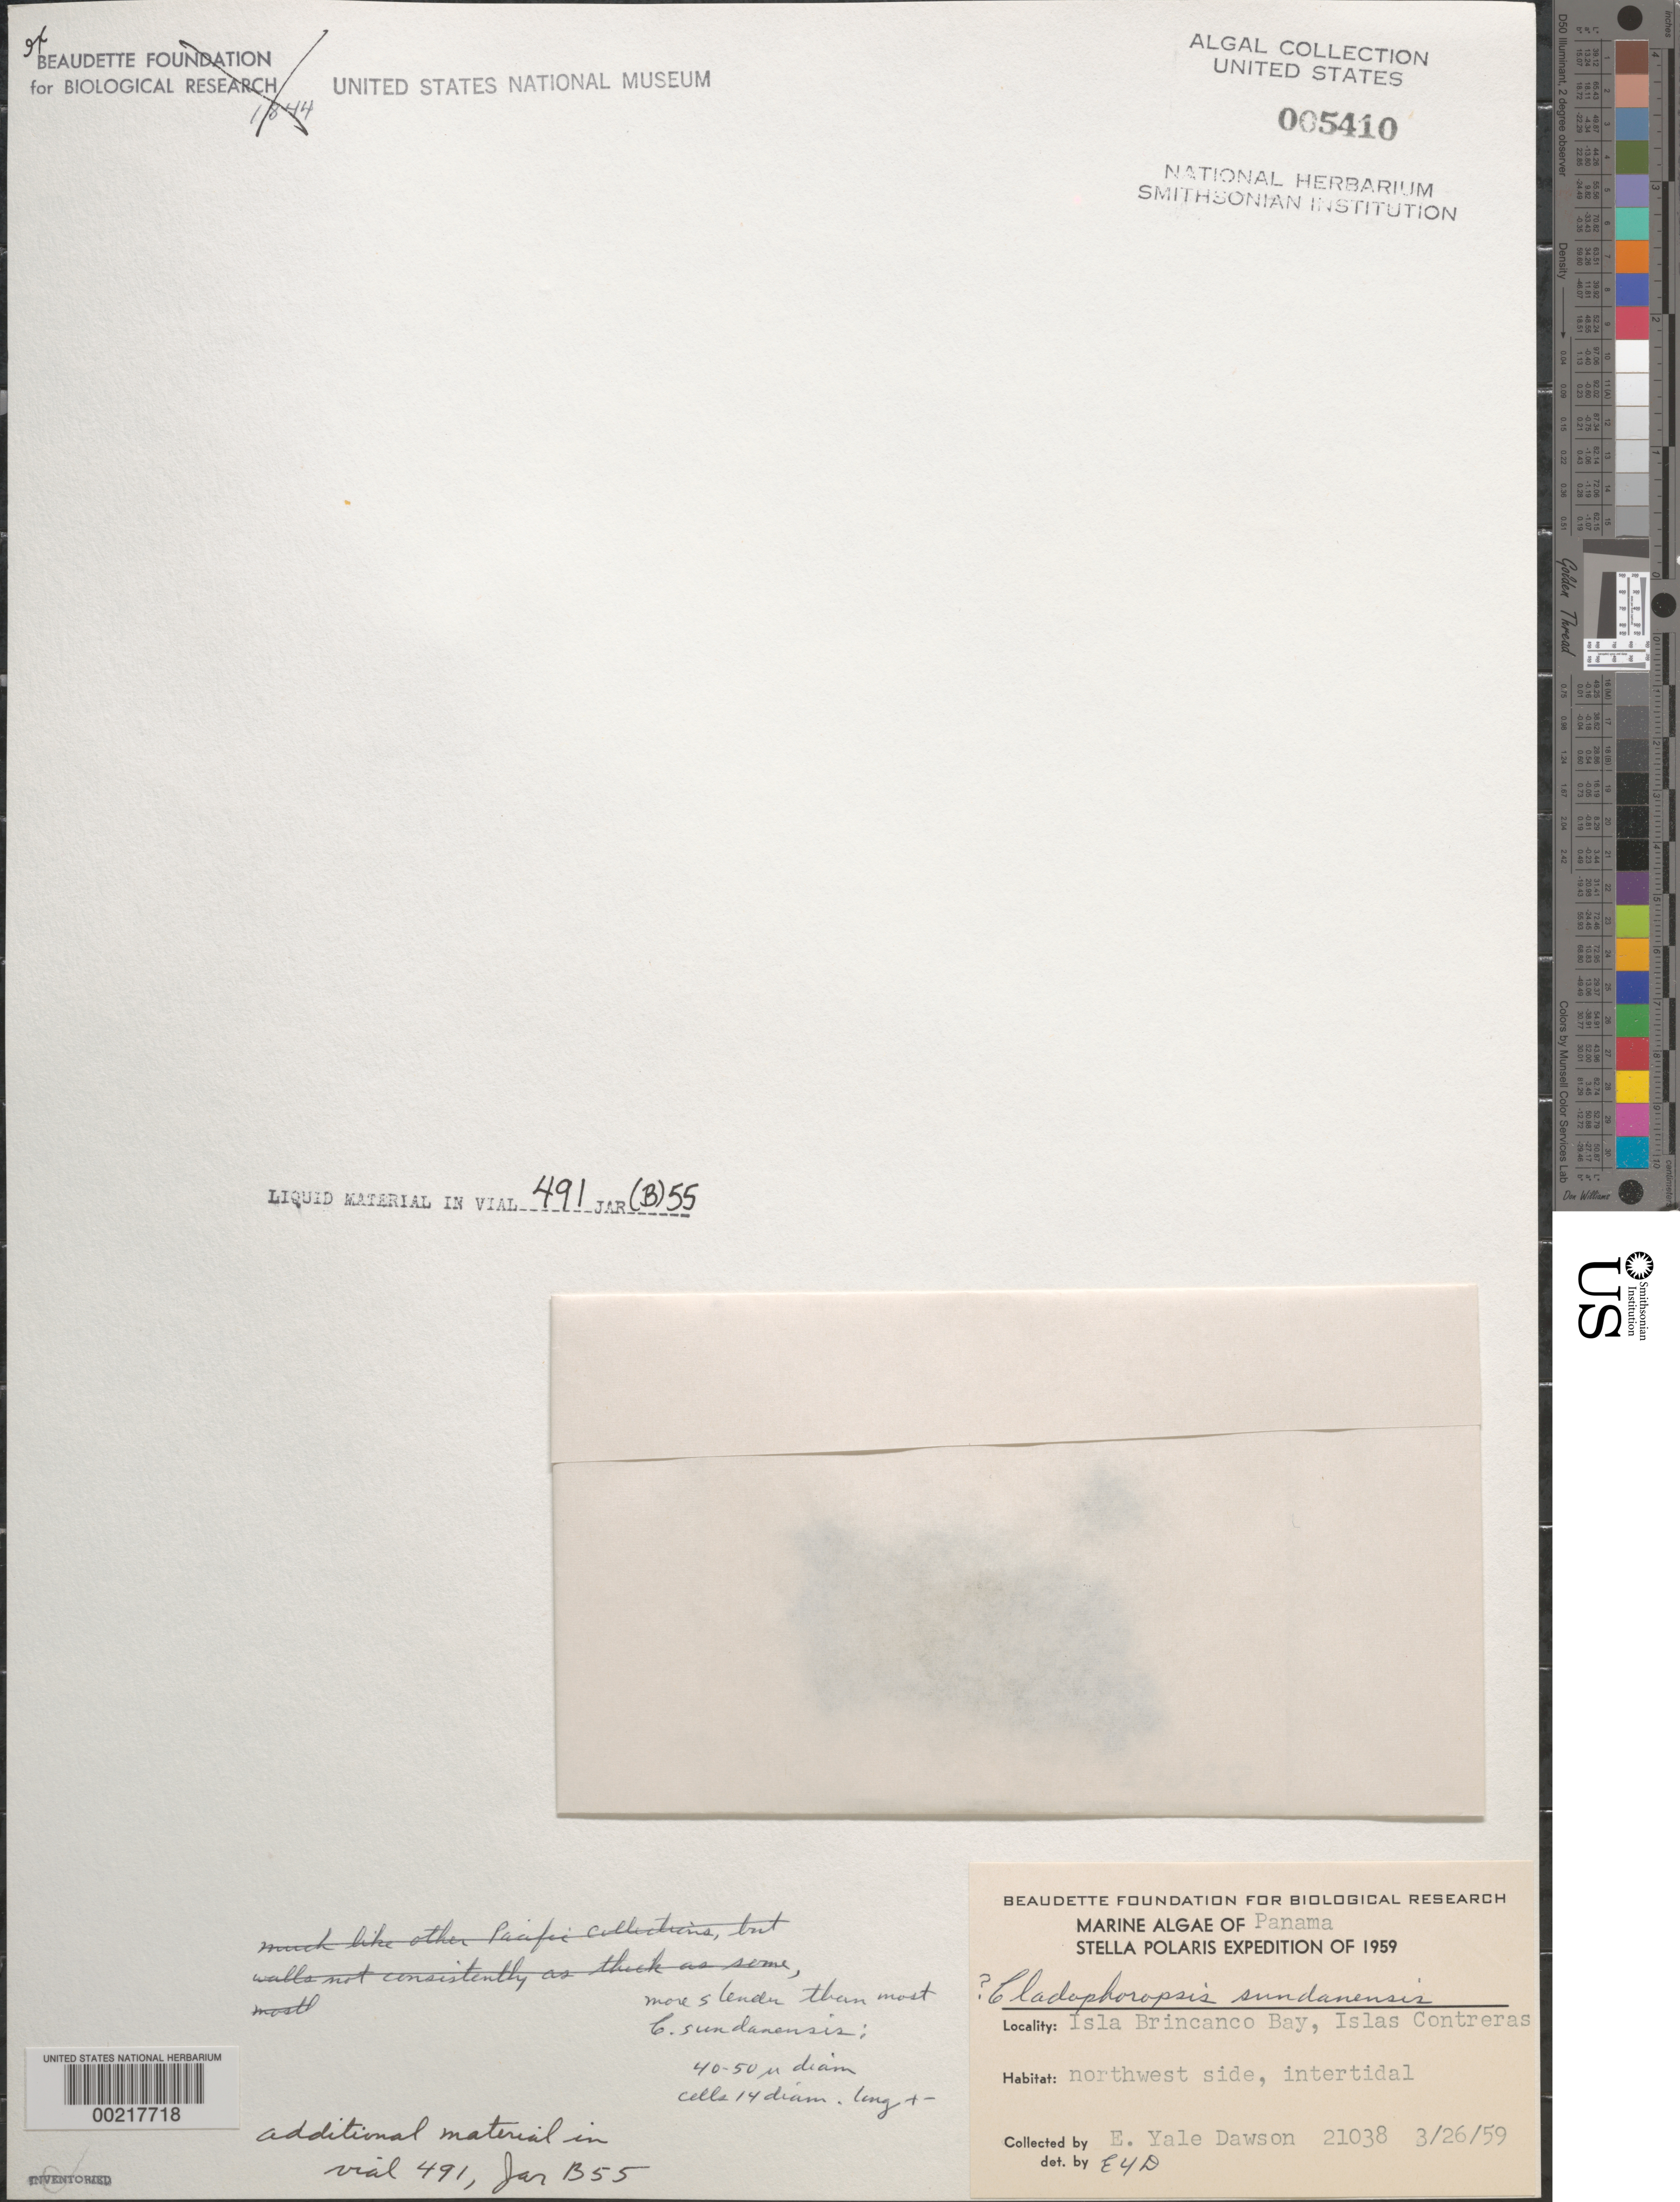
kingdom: Plantae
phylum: Chlorophyta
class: Ulvophyceae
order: Siphonocladales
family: Boodleaceae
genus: Cladophoropsis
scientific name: Cladophoropsis fasciculata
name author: (Kjellm.) N.Wille in Engl. & Prantl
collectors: E. Y. Dawson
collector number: EYD 21038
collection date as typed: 26 Mar 1959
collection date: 1959-03-26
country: Panama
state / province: Veraguas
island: Brincanco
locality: Isla Brincanco Bay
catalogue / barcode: US 5410